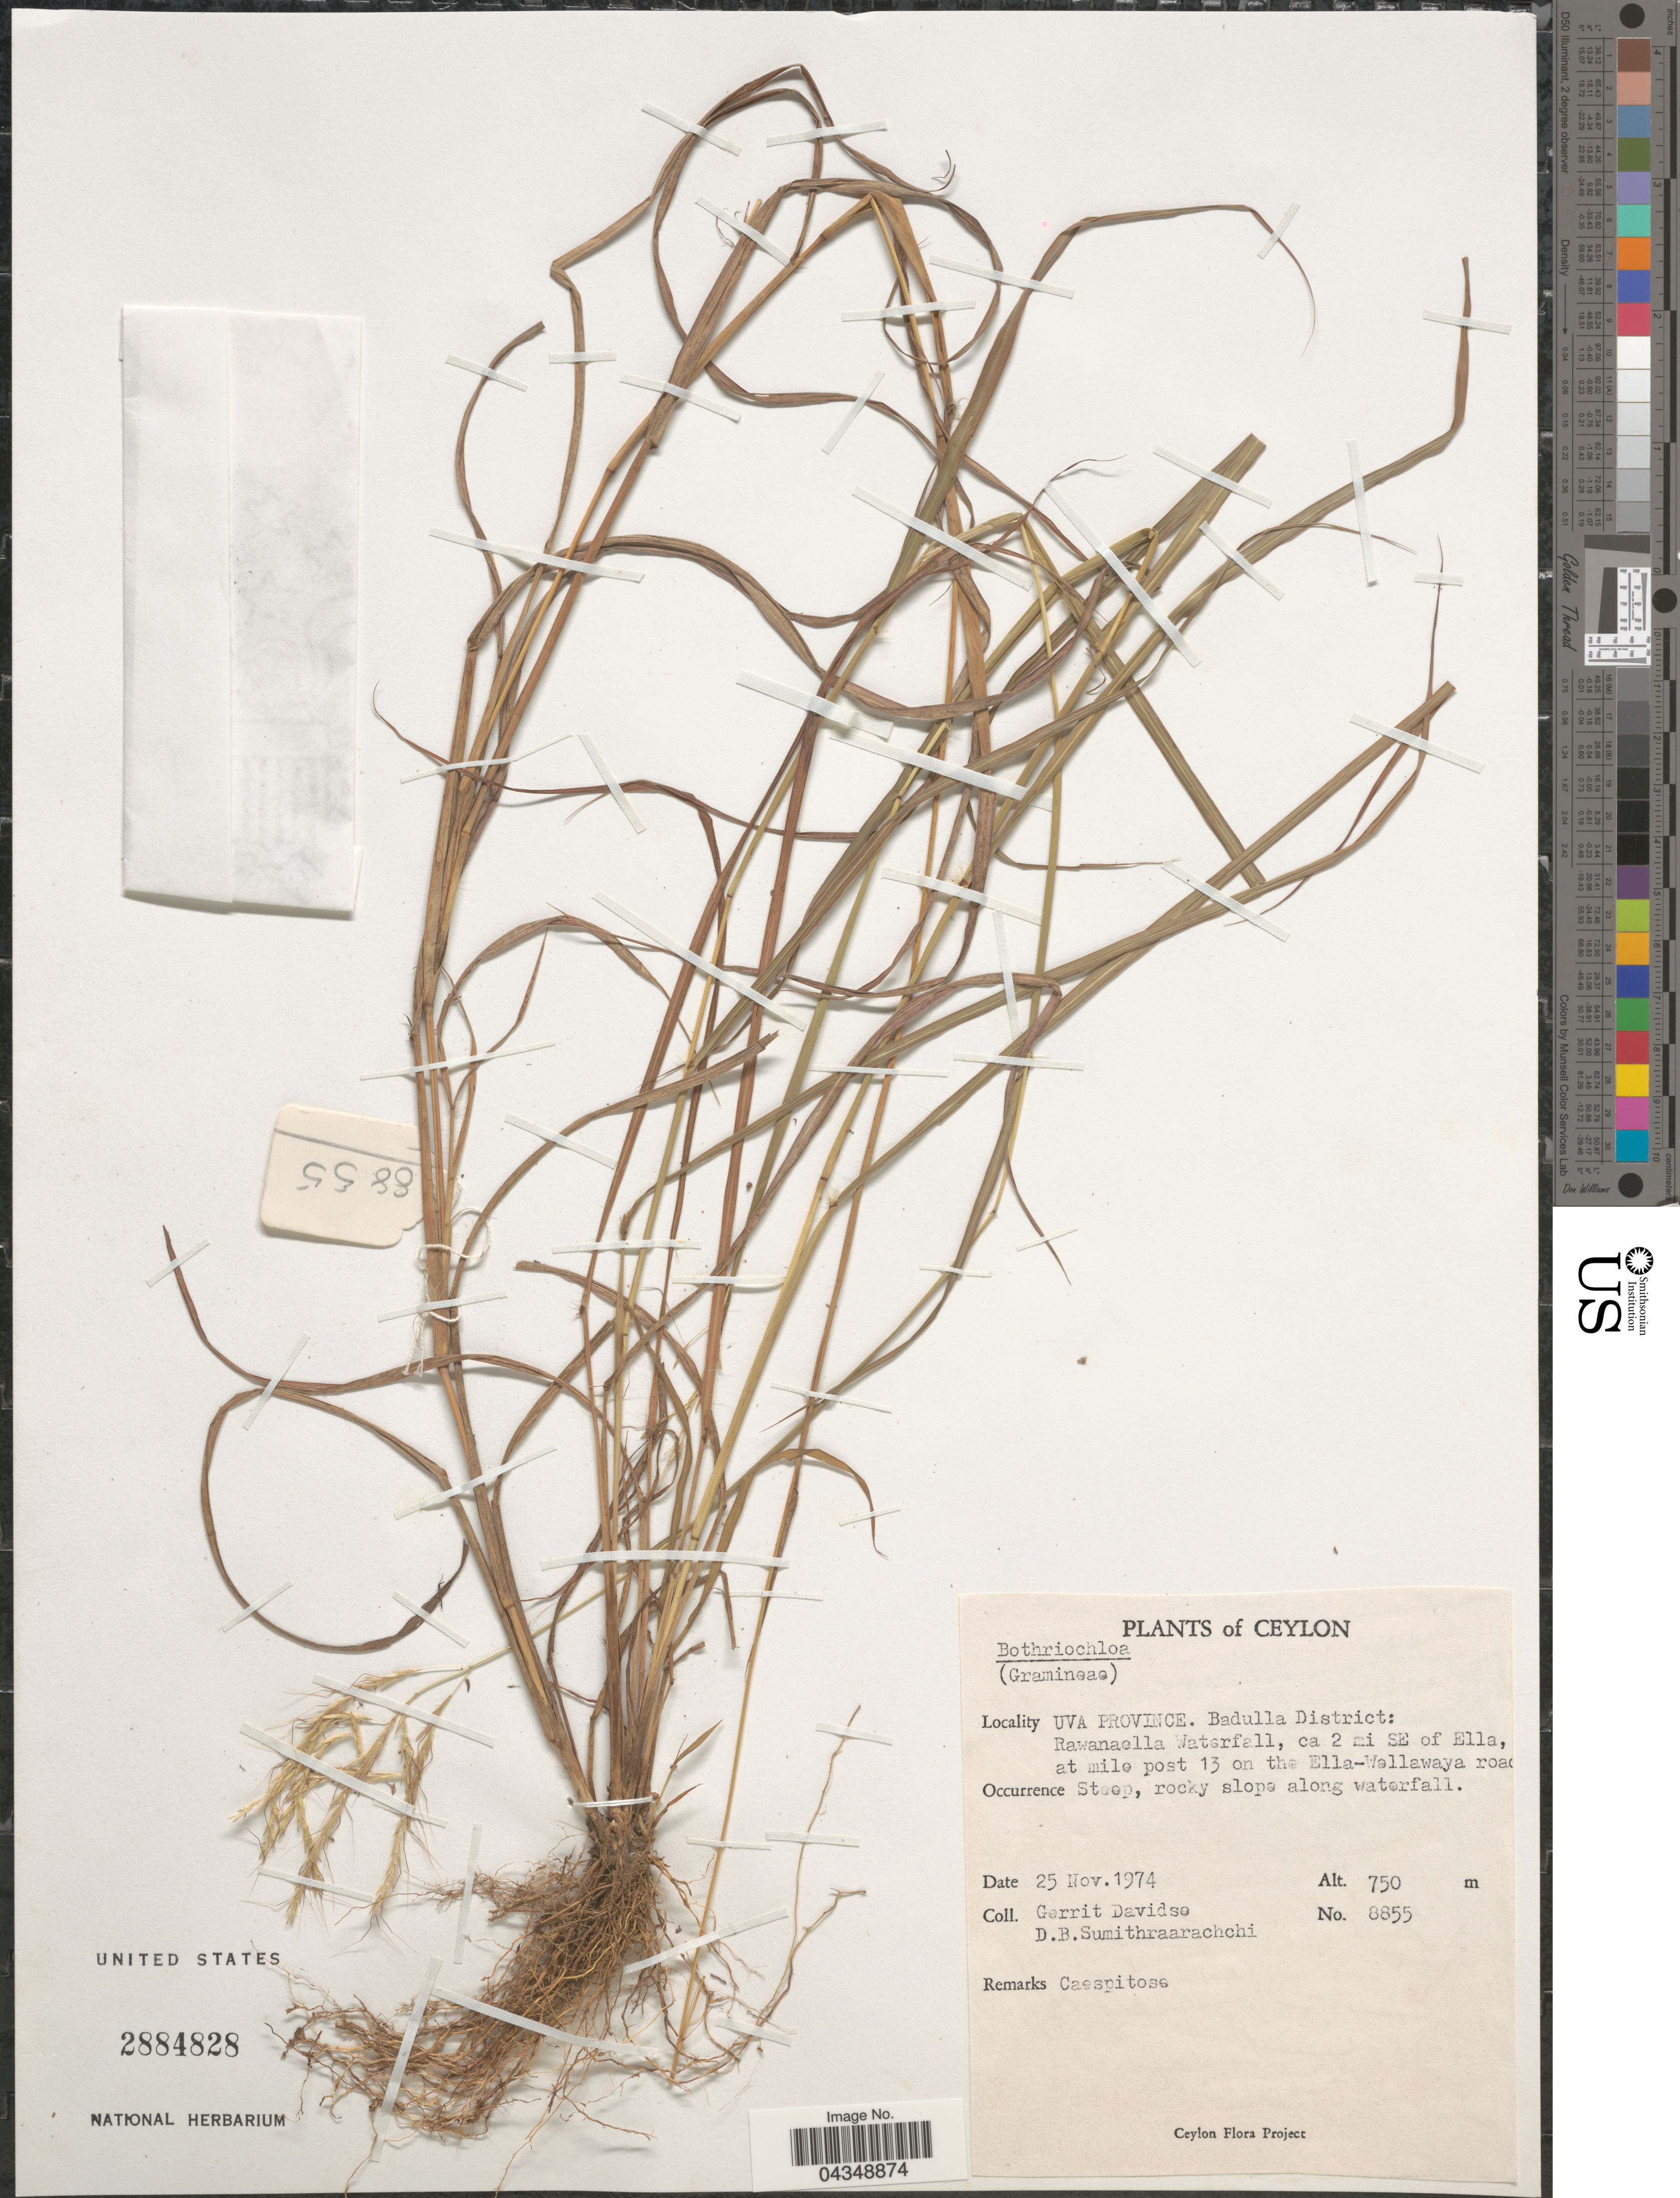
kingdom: Plantae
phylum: Tracheophyta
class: Liliopsida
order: Poales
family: Poaceae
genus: Bothriochloa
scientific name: Bothriochloa sp.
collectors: G. Davidse & D. B. Sumithraarachchi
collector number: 8855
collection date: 1974-11-25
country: Sri Lanka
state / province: Uva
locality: Ceylon. Badulla District: Rawanaella Waterfall, ca 2 mi SE of Ella, at mile post 13 on the Ella-Wellawaya road.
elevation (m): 750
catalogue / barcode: US 2884828